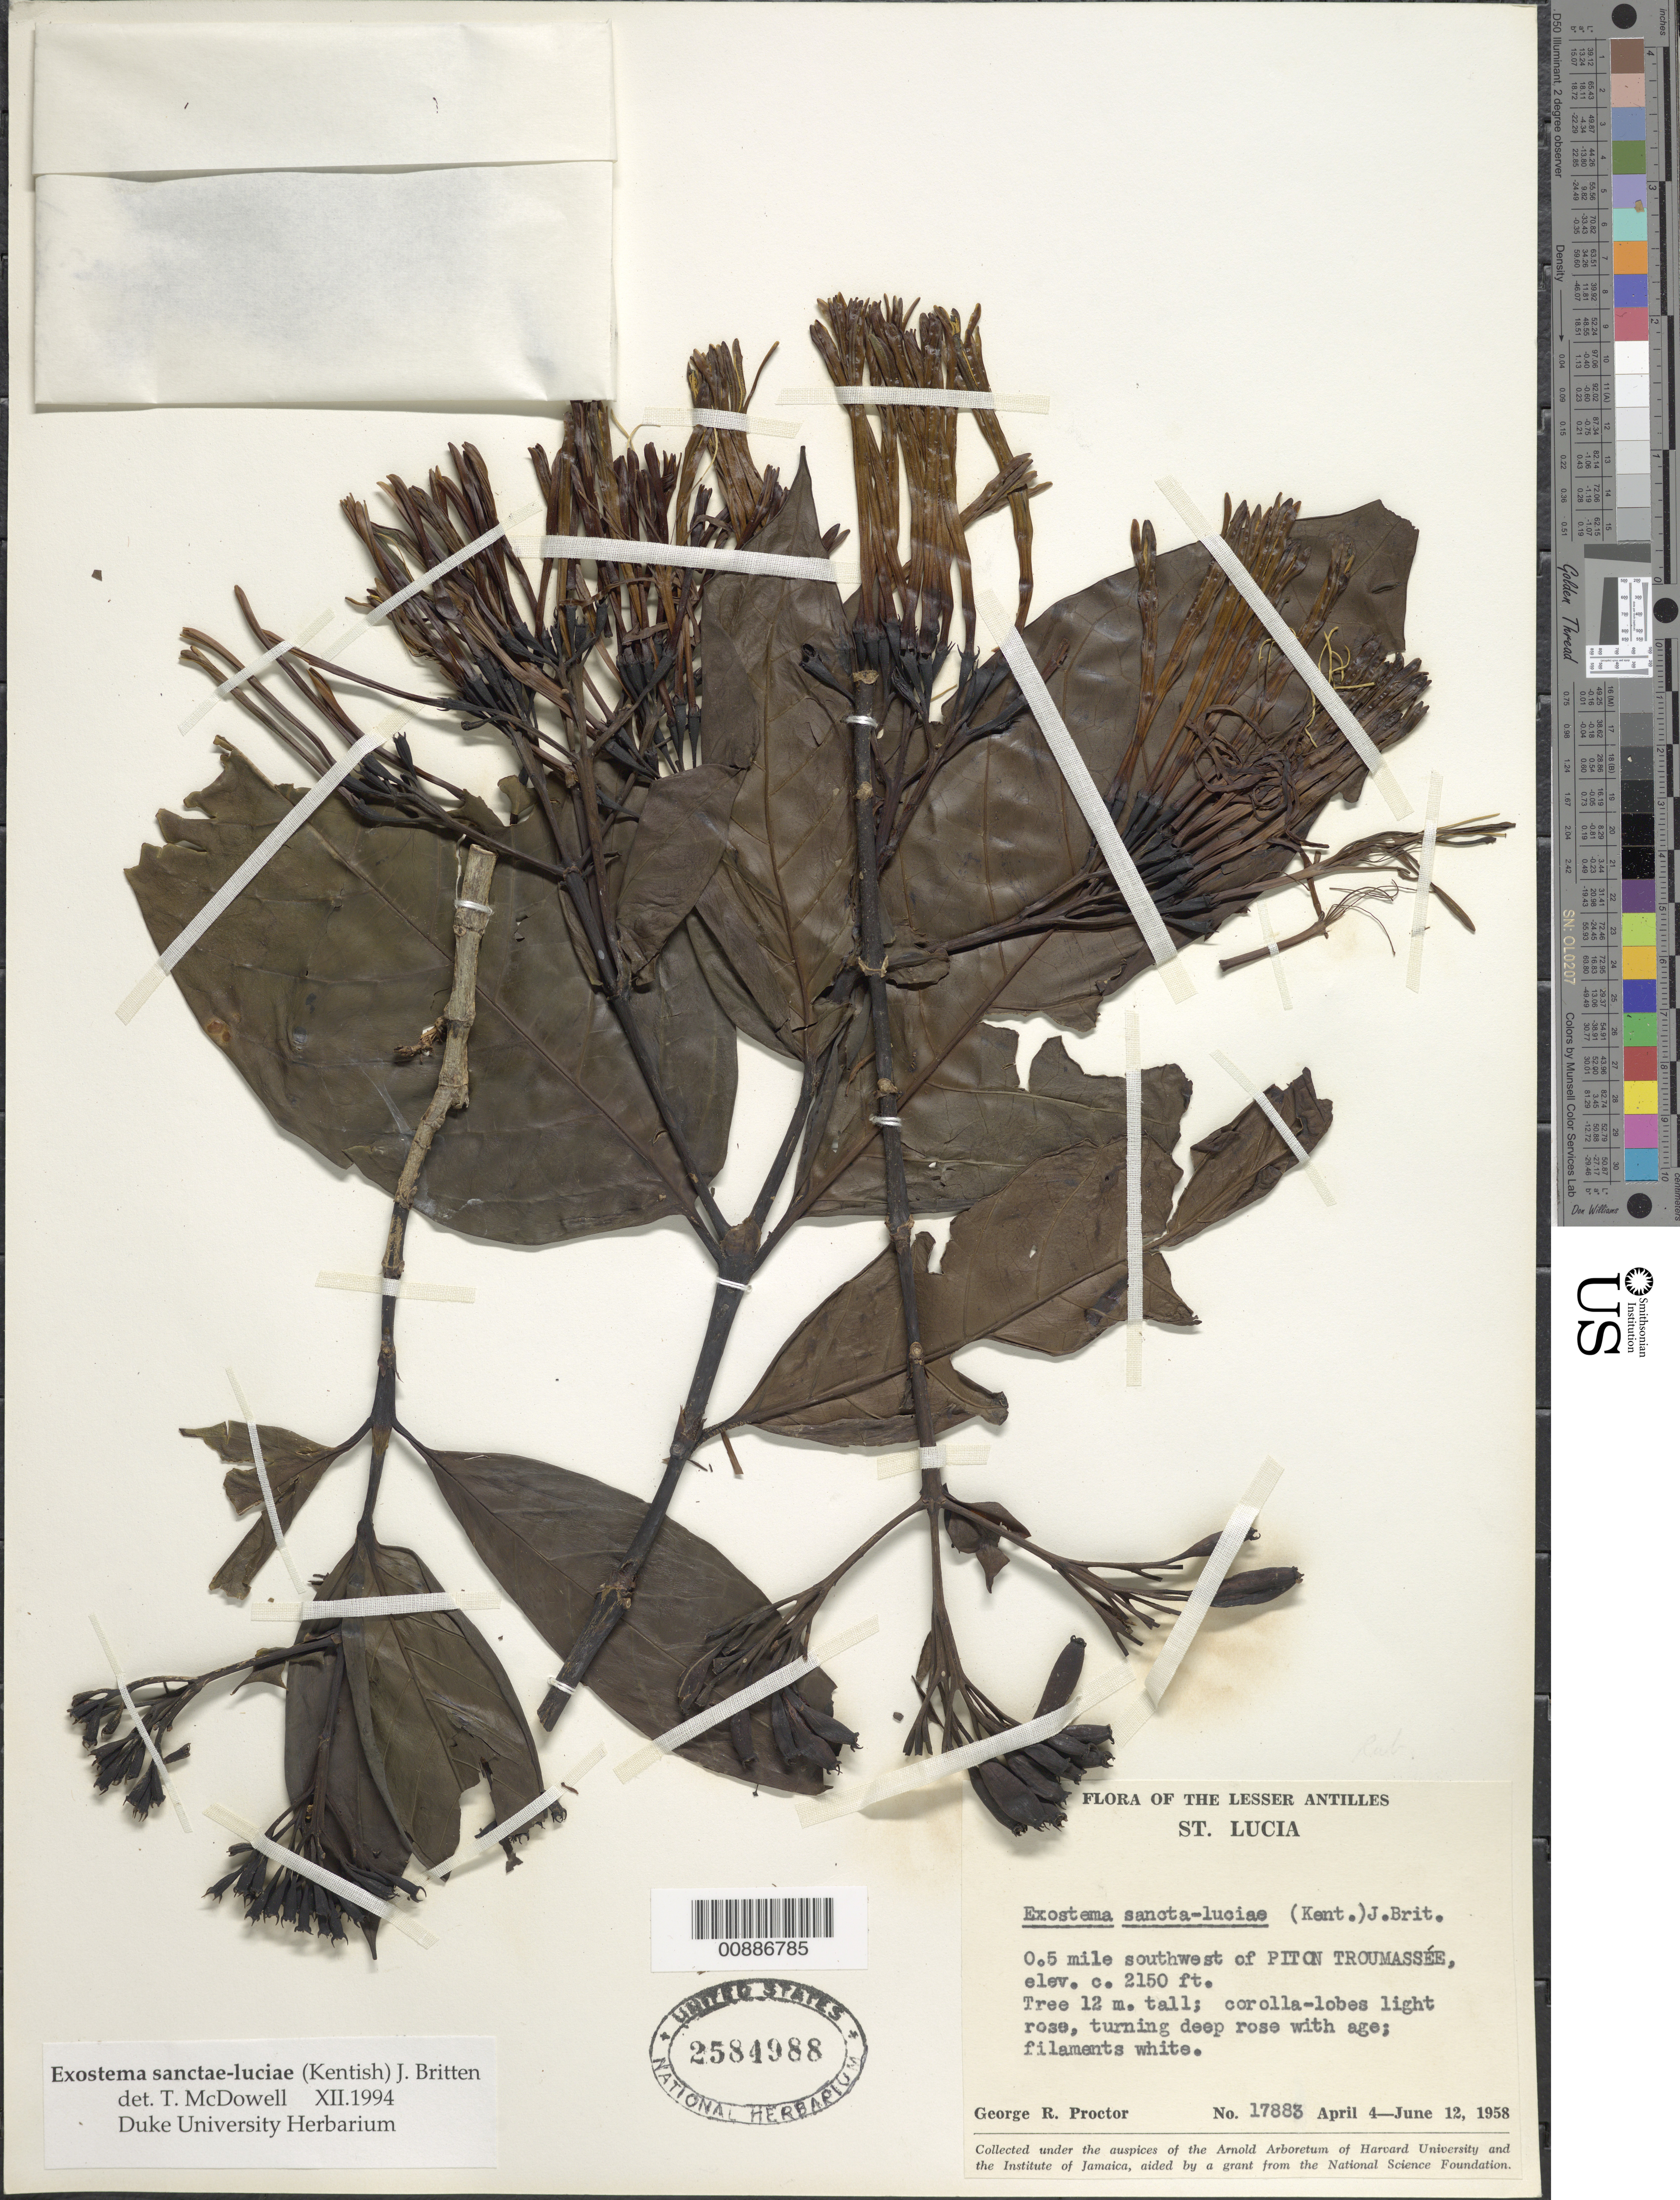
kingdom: Plantae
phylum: Tracheophyta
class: Magnoliopsida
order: Gentianales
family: Rubiaceae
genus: Exostema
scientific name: Exostema sanctae-luciae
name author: (Kentish) Britten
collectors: G. R. Proctor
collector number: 17883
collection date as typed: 04 Apr 1958 to 12 Jun 1958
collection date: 1958-04-04/1958-06-12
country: St. Lucia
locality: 0.5 mile SW of Piton Troumassée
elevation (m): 655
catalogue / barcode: US 2584988